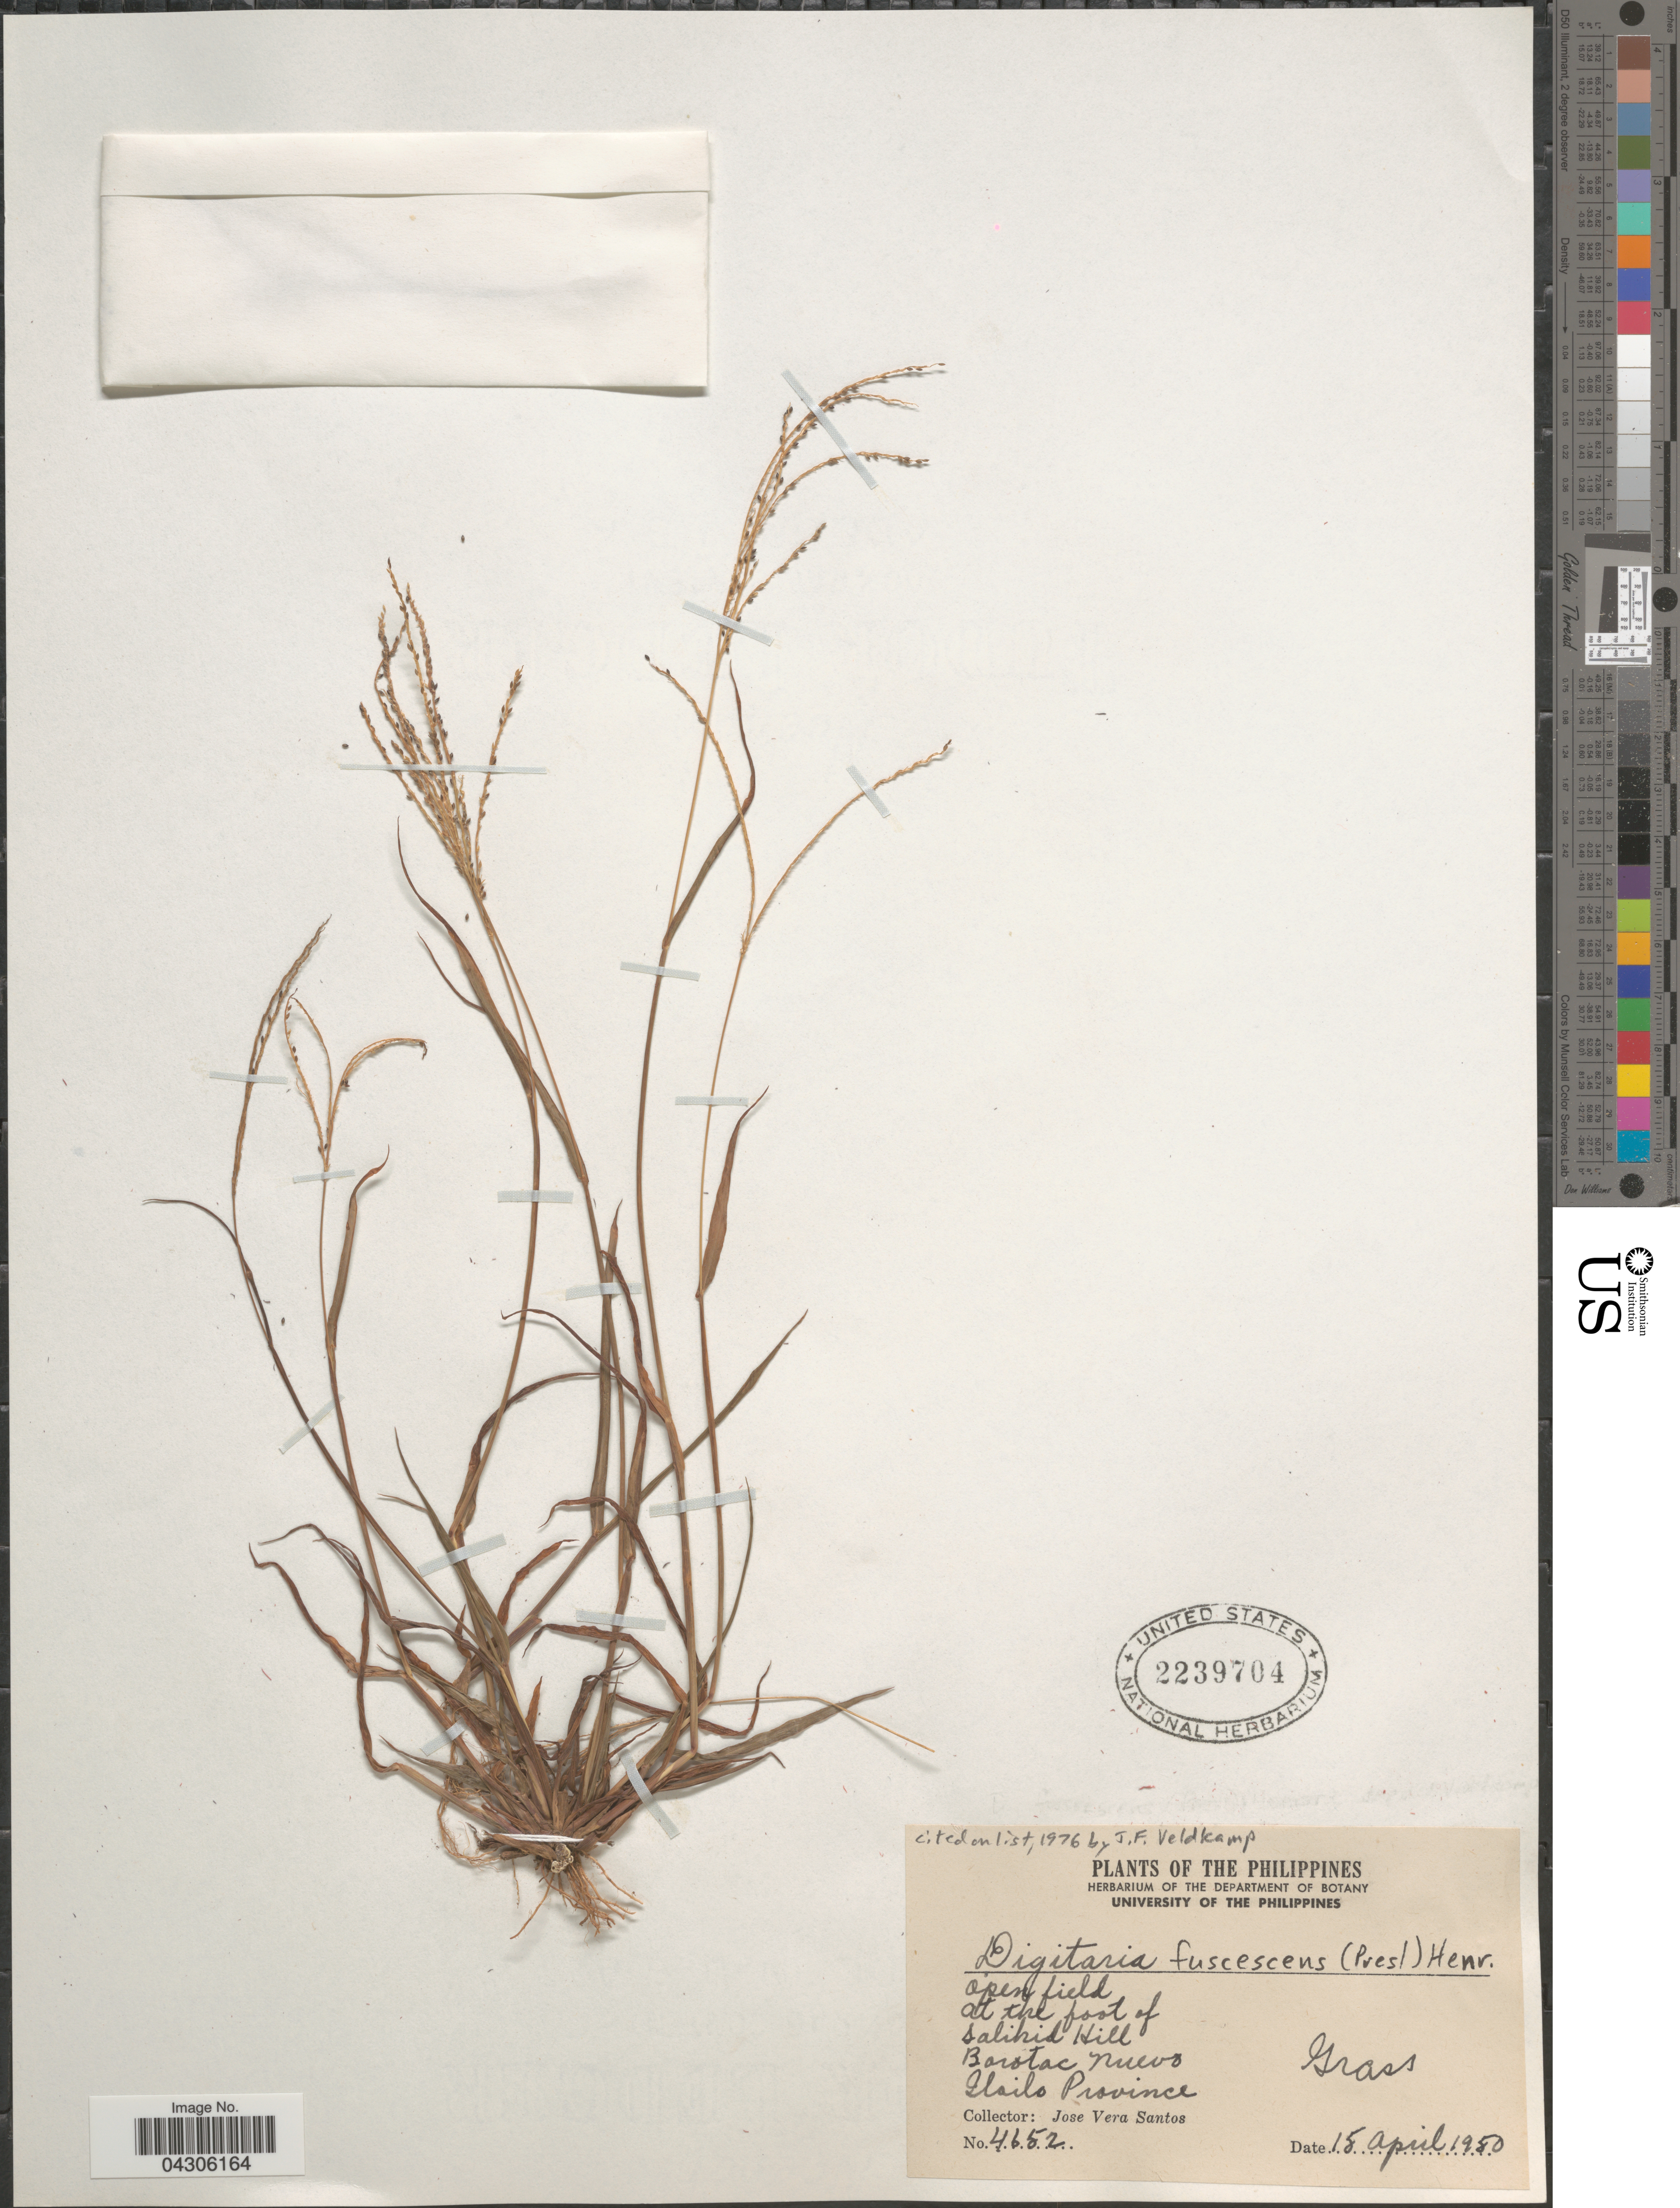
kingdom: Plantae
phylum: Tracheophyta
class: Liliopsida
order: Poales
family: Poaceae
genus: Digitaria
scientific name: Digitaria fuscescens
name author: (J. Presl) Henr.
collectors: J. Vera Santos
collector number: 4652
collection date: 1950-04-15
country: Philippines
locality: Open field at the foot of Salihid Hill. Barotac Nuevo. Iloilo Province.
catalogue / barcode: US 2239704